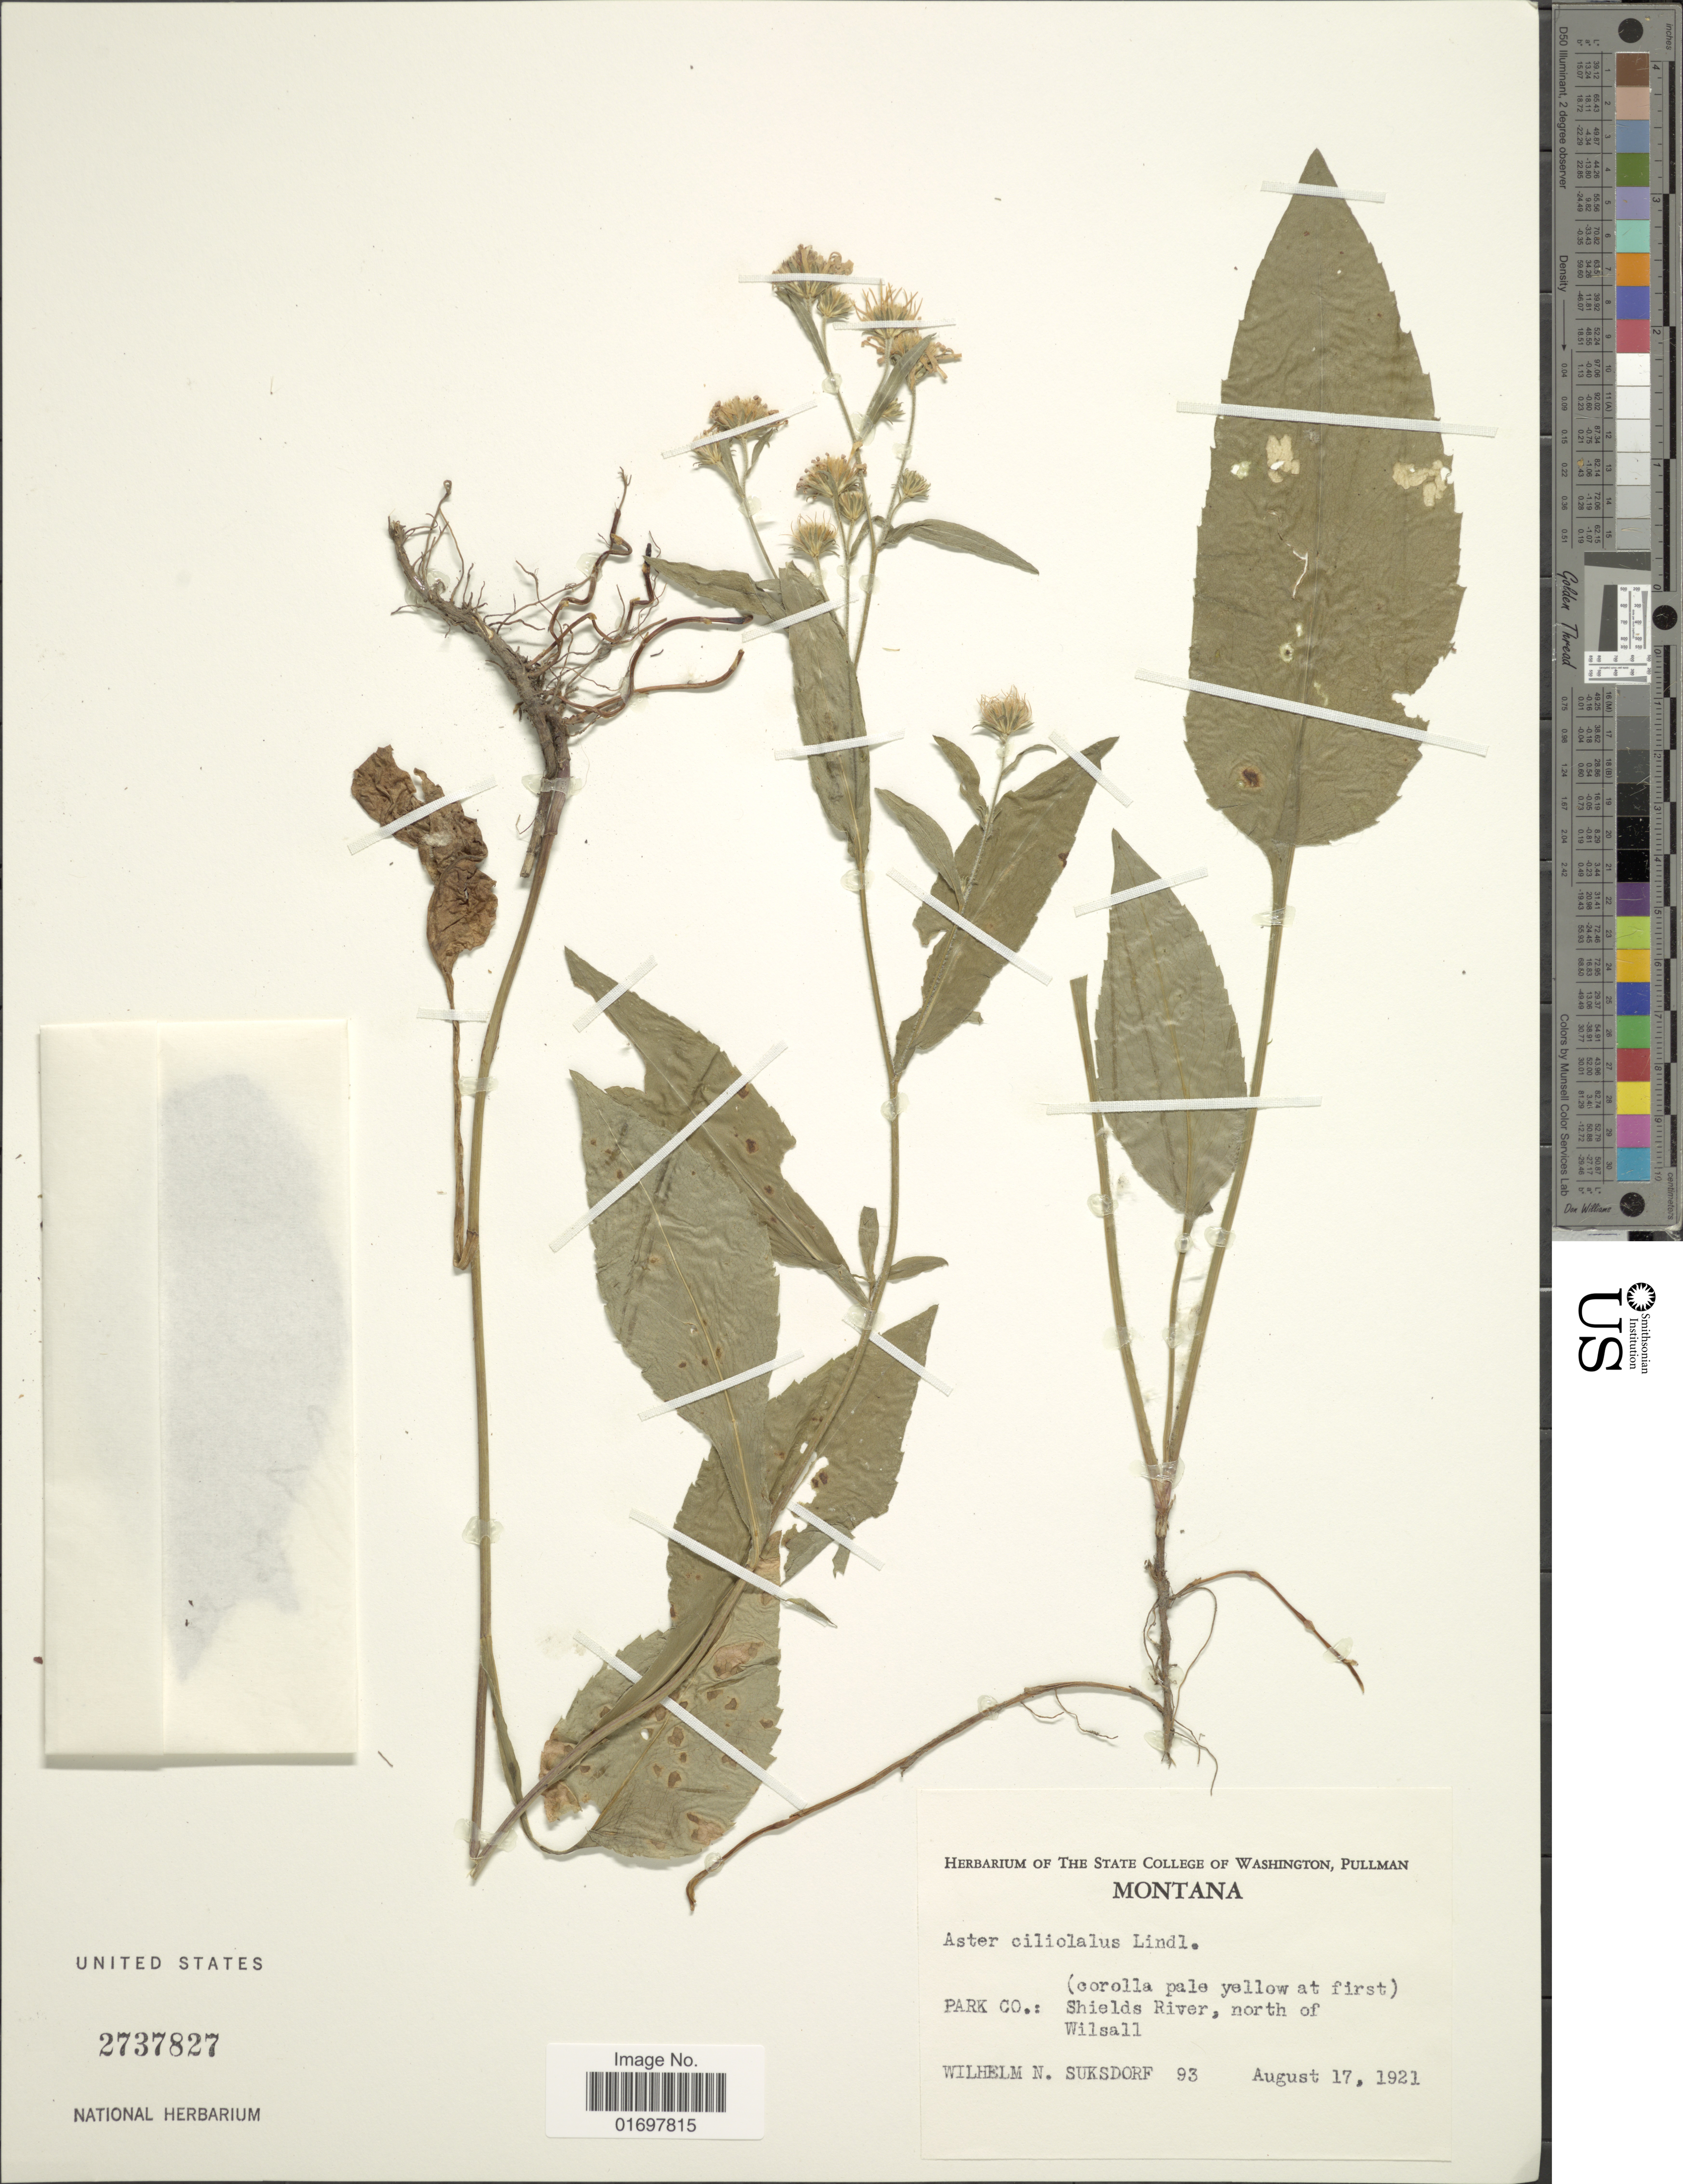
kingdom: Plantae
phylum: Tracheophyta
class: Magnoliopsida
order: Asterales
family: Asteraceae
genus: Symphyotrichum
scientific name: Symphyotrichum ciliolatum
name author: (Lindl.) Á. Löve & D. Löve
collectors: W. N. Suksdorf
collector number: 93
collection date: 1921-08-17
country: United States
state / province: Montana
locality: Montana, Park Co.: Shields River, north of Wilsall.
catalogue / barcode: US 2737827